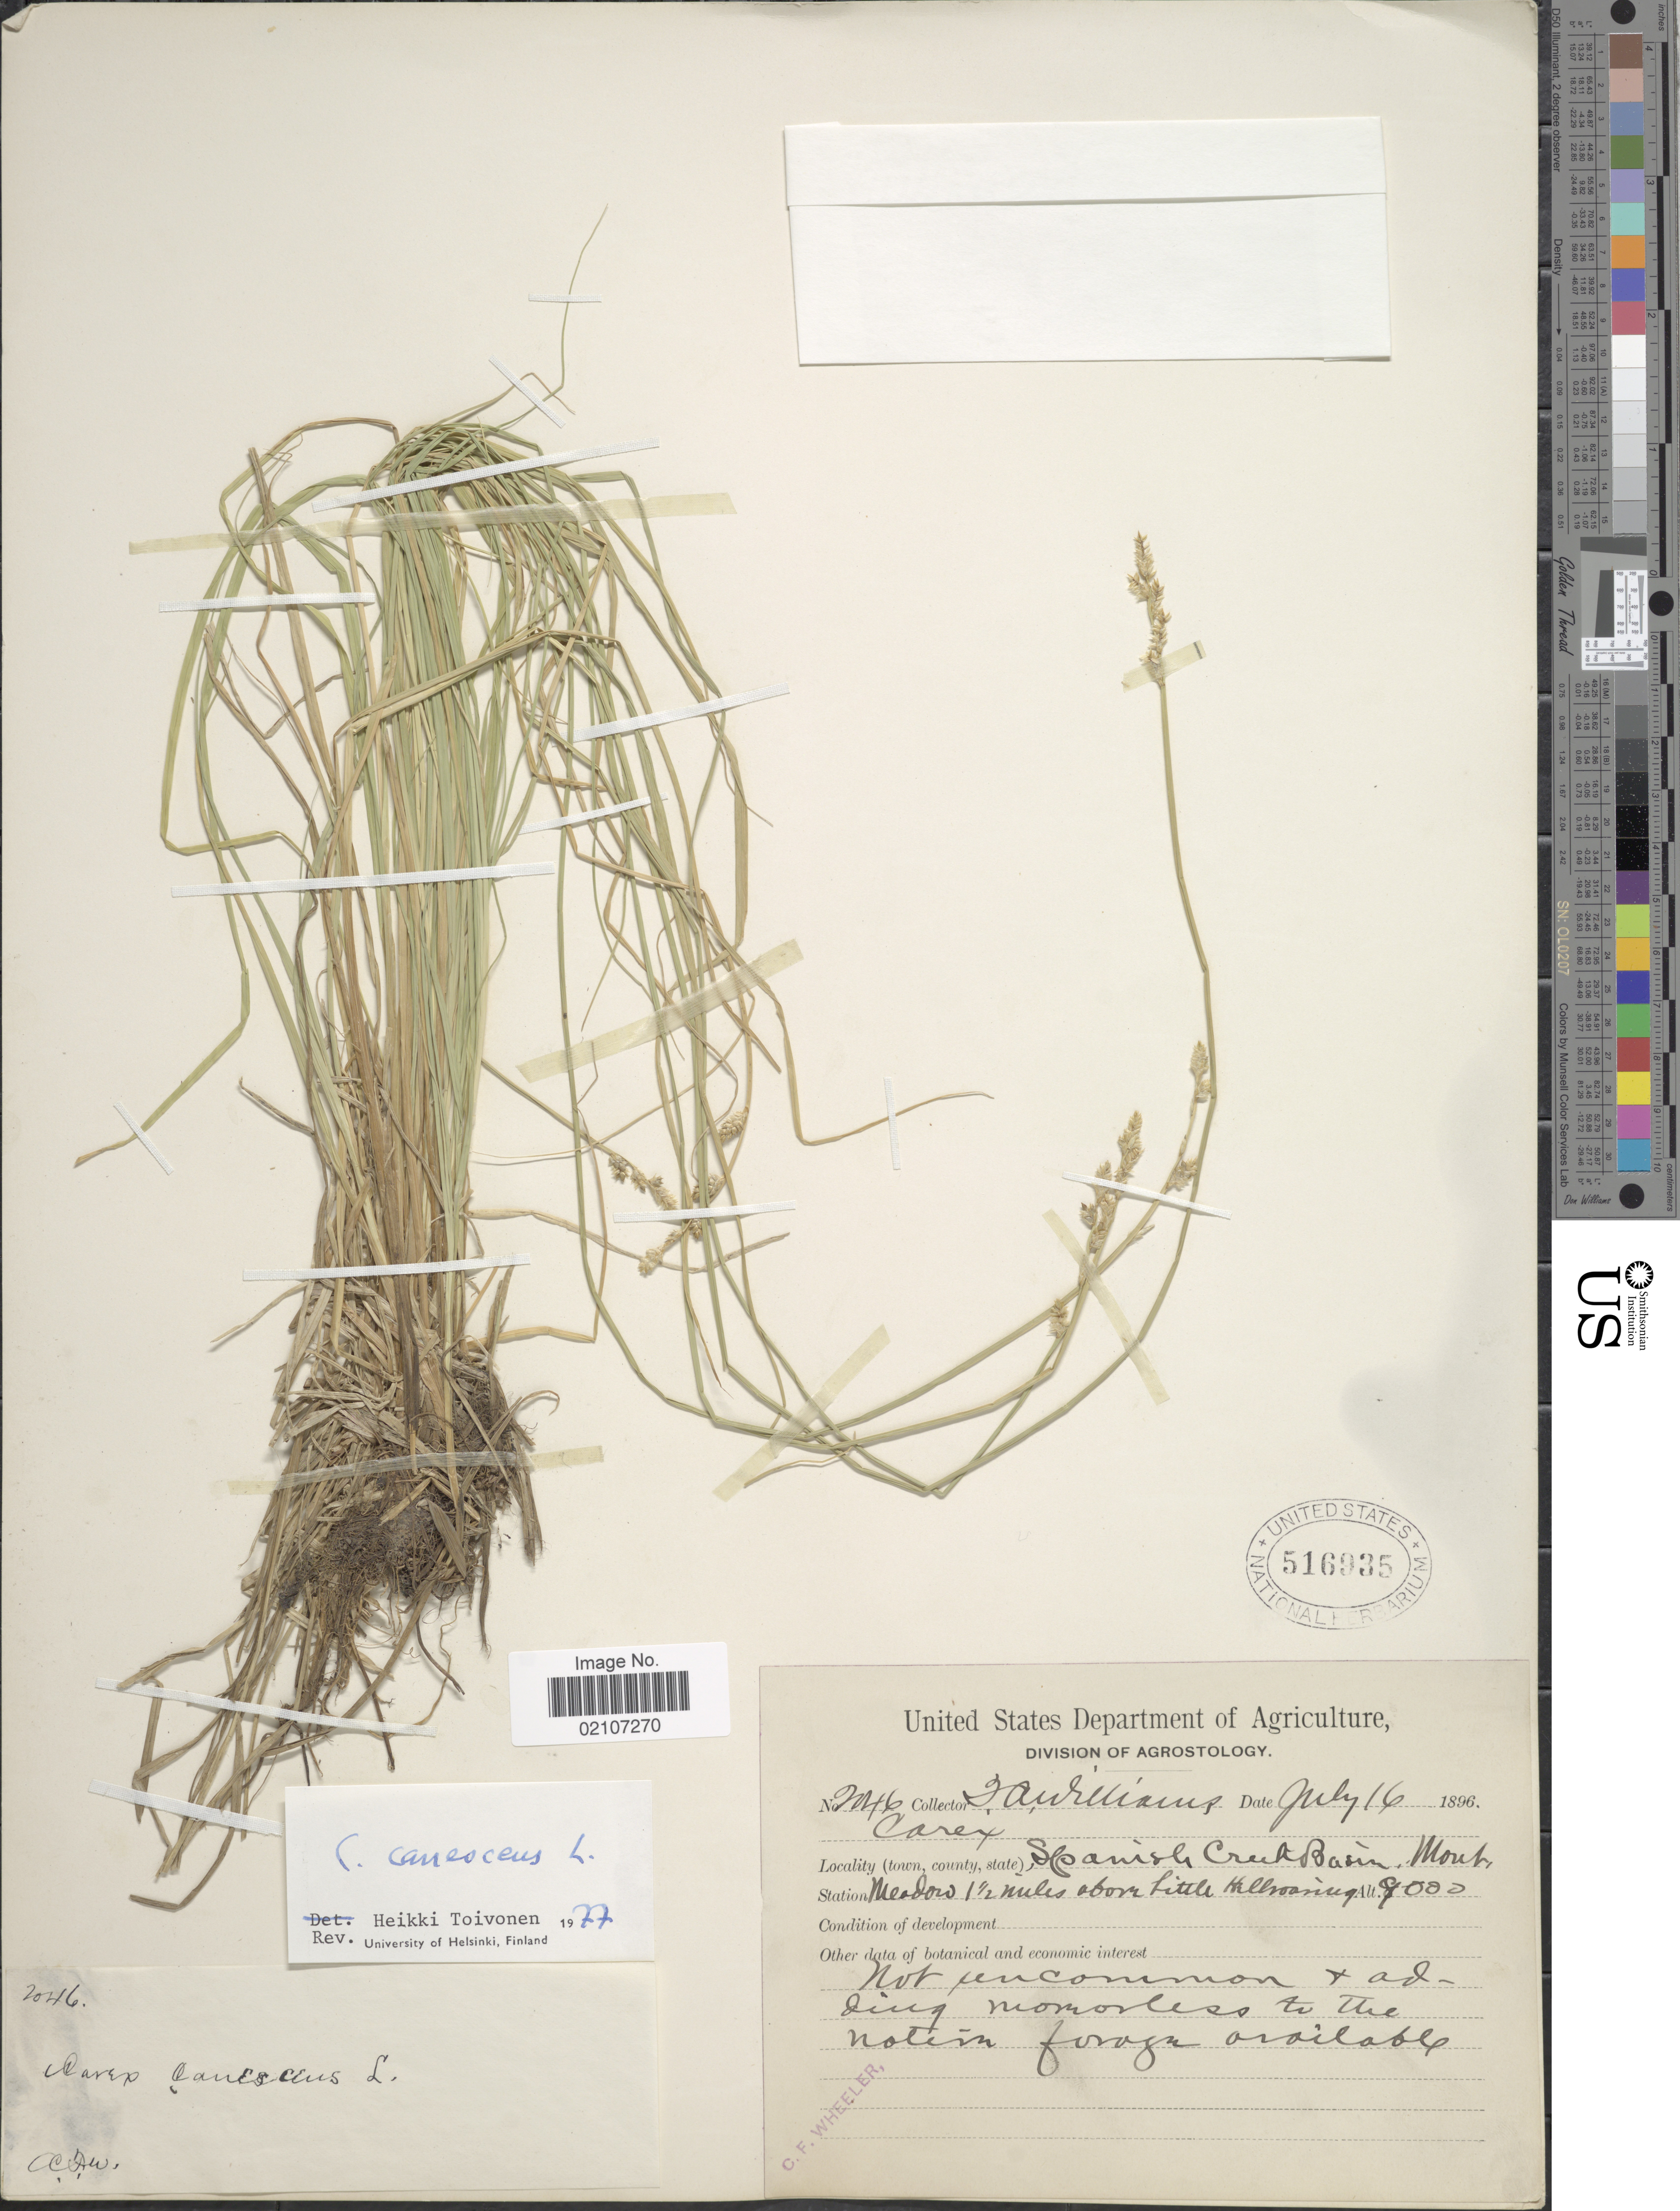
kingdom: Plantae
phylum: Tracheophyta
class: Liliopsida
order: Poales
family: Cyperaceae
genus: Carex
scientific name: Carex canescens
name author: L.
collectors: T. A. Williams (herbarium)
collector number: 2046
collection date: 1896-07-16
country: United States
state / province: Montana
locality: Spanish Creek Basin. Meadow 1 1/2 miles above Little Hellroaring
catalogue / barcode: US 516935